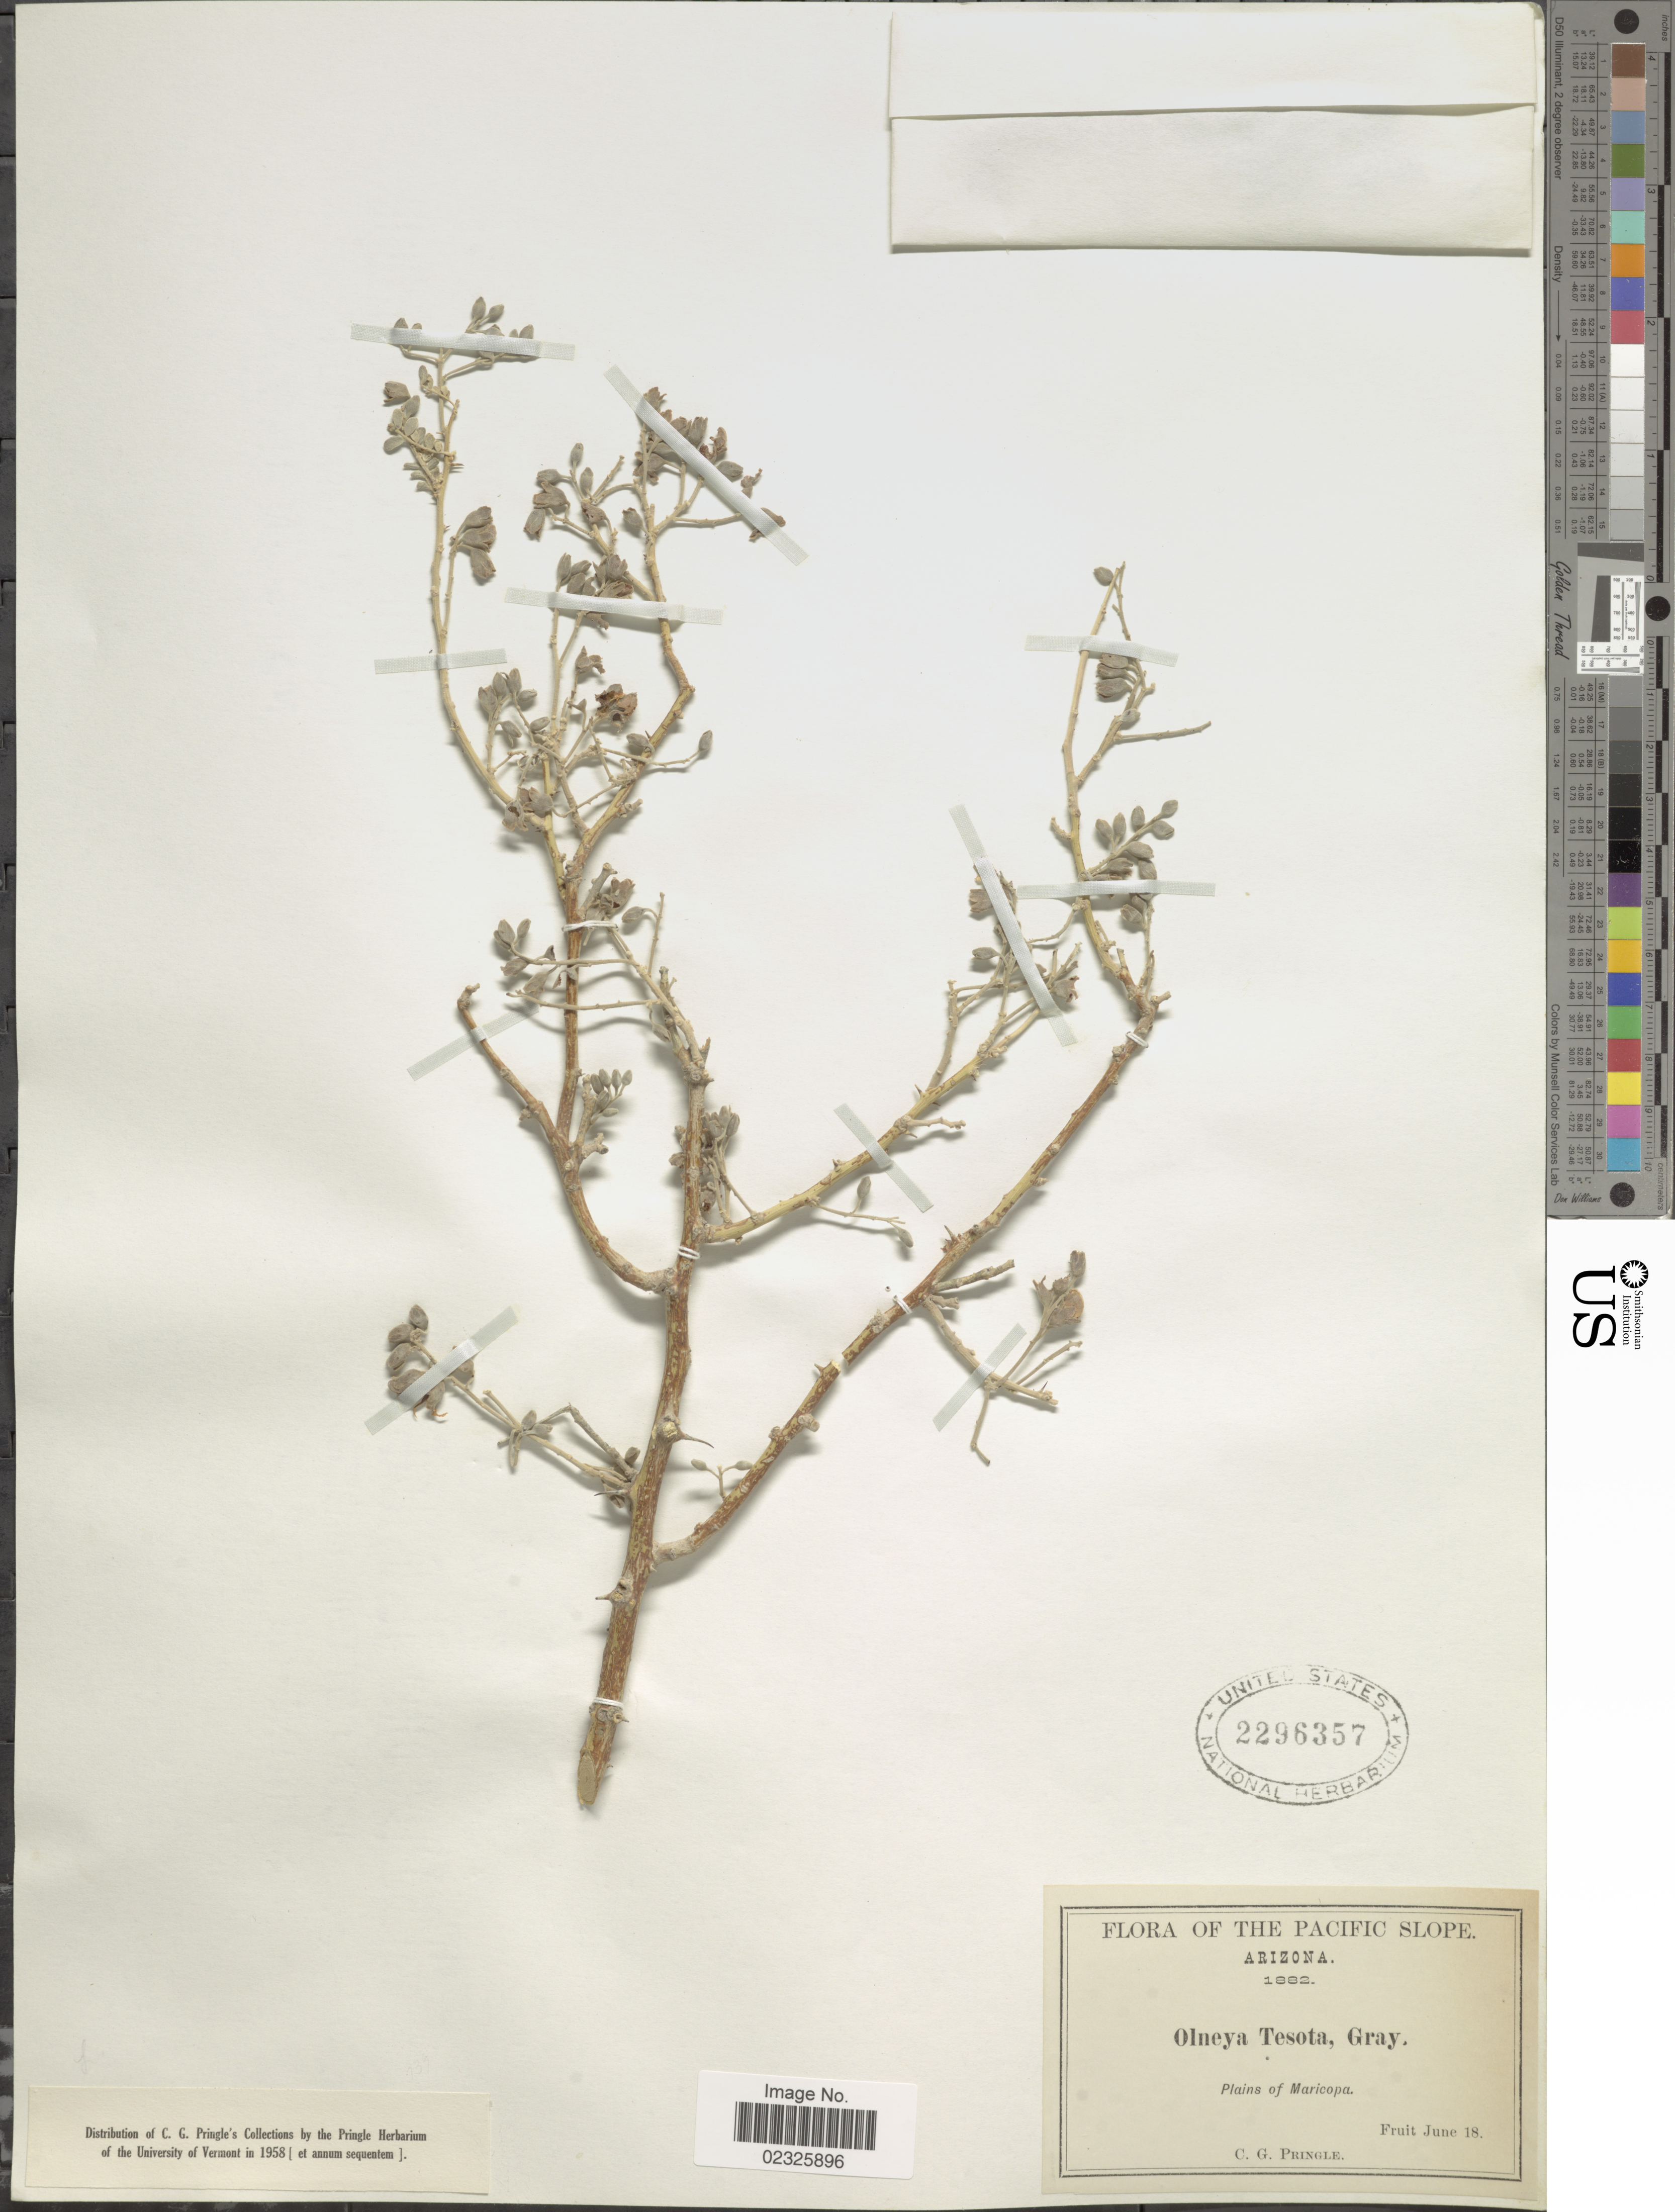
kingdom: Plantae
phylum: Tracheophyta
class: Magnoliopsida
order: Fabales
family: Fabaceae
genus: Olneya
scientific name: Olneya tesota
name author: A. Gray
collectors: C. G. Pringle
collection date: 1882-06-18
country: United States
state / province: Arizona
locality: The Pacific Slope, plains of Maricopa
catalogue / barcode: US 2296357